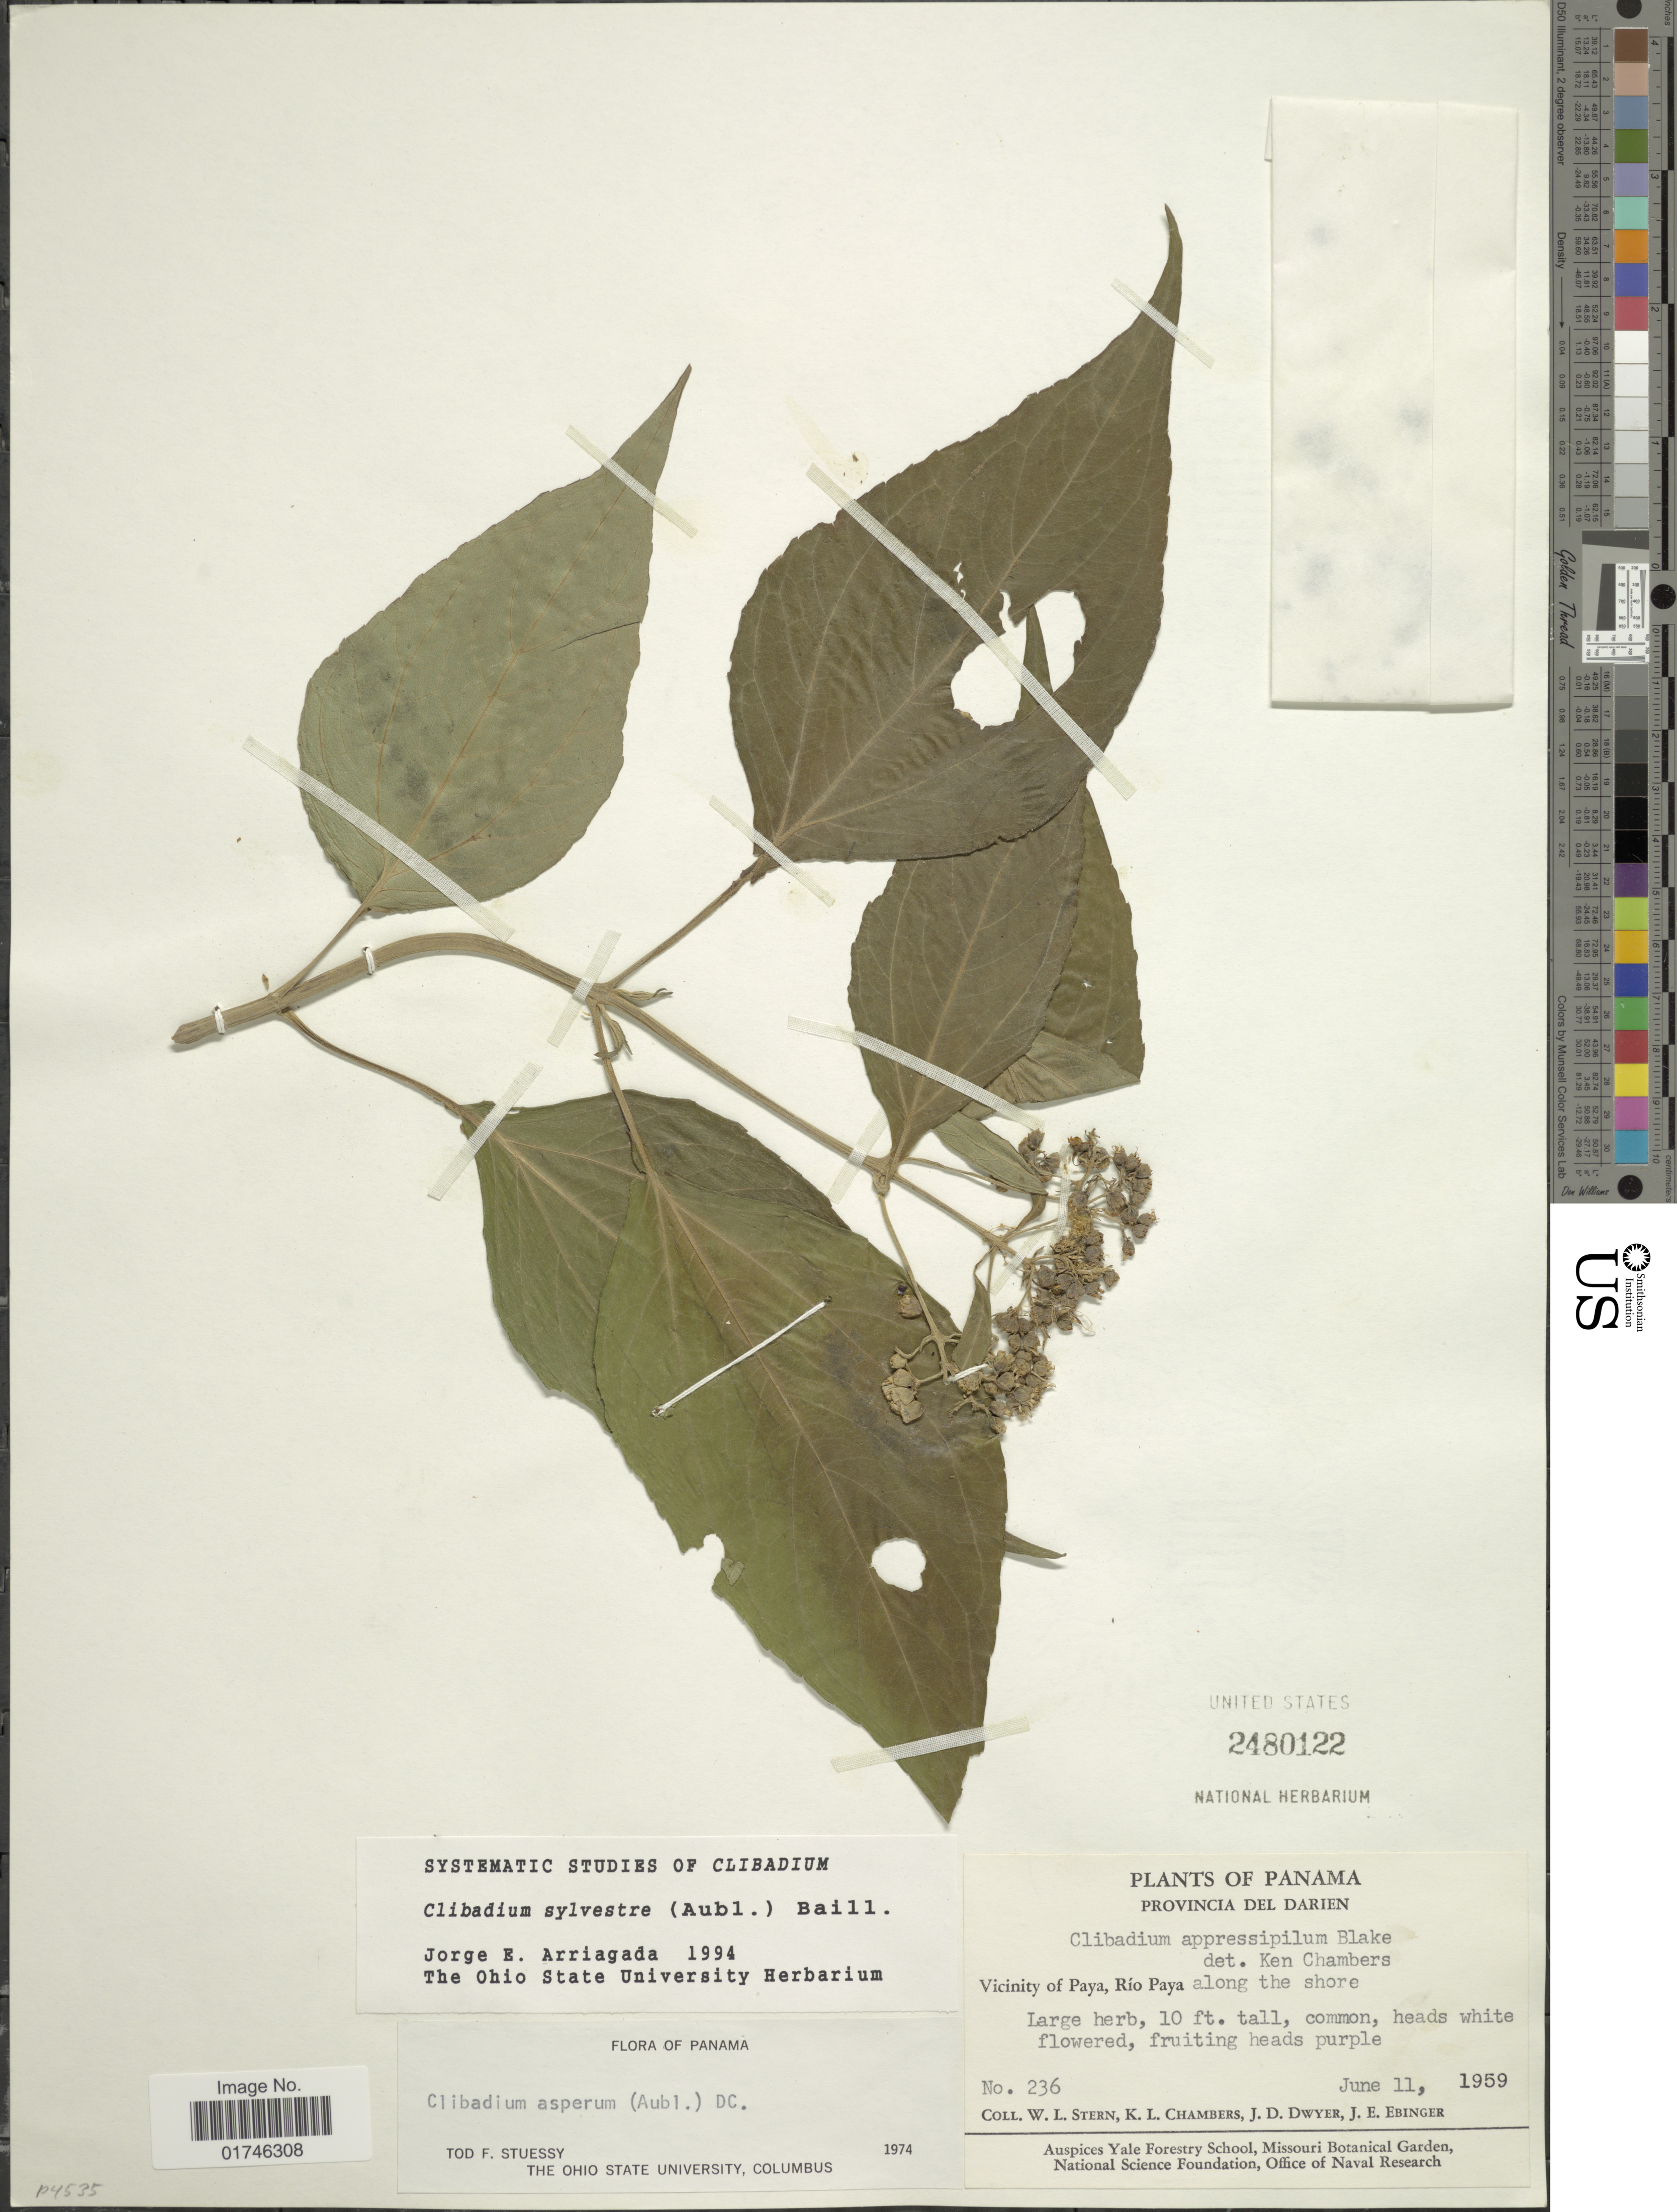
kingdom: Plantae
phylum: Tracheophyta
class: Magnoliopsida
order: Asterales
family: Asteraceae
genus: Clibadium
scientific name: Clibadium sylvestre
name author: (Aubl.) Baill.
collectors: W. L. Stern, K. Chambers, J. D. Dwyer & J. Ebinger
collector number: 236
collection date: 1959-06-11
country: Panama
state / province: Darién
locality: Provincia del Darien. Vicinity of Paya, Rio Paya, along the shore.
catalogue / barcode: US 2480122